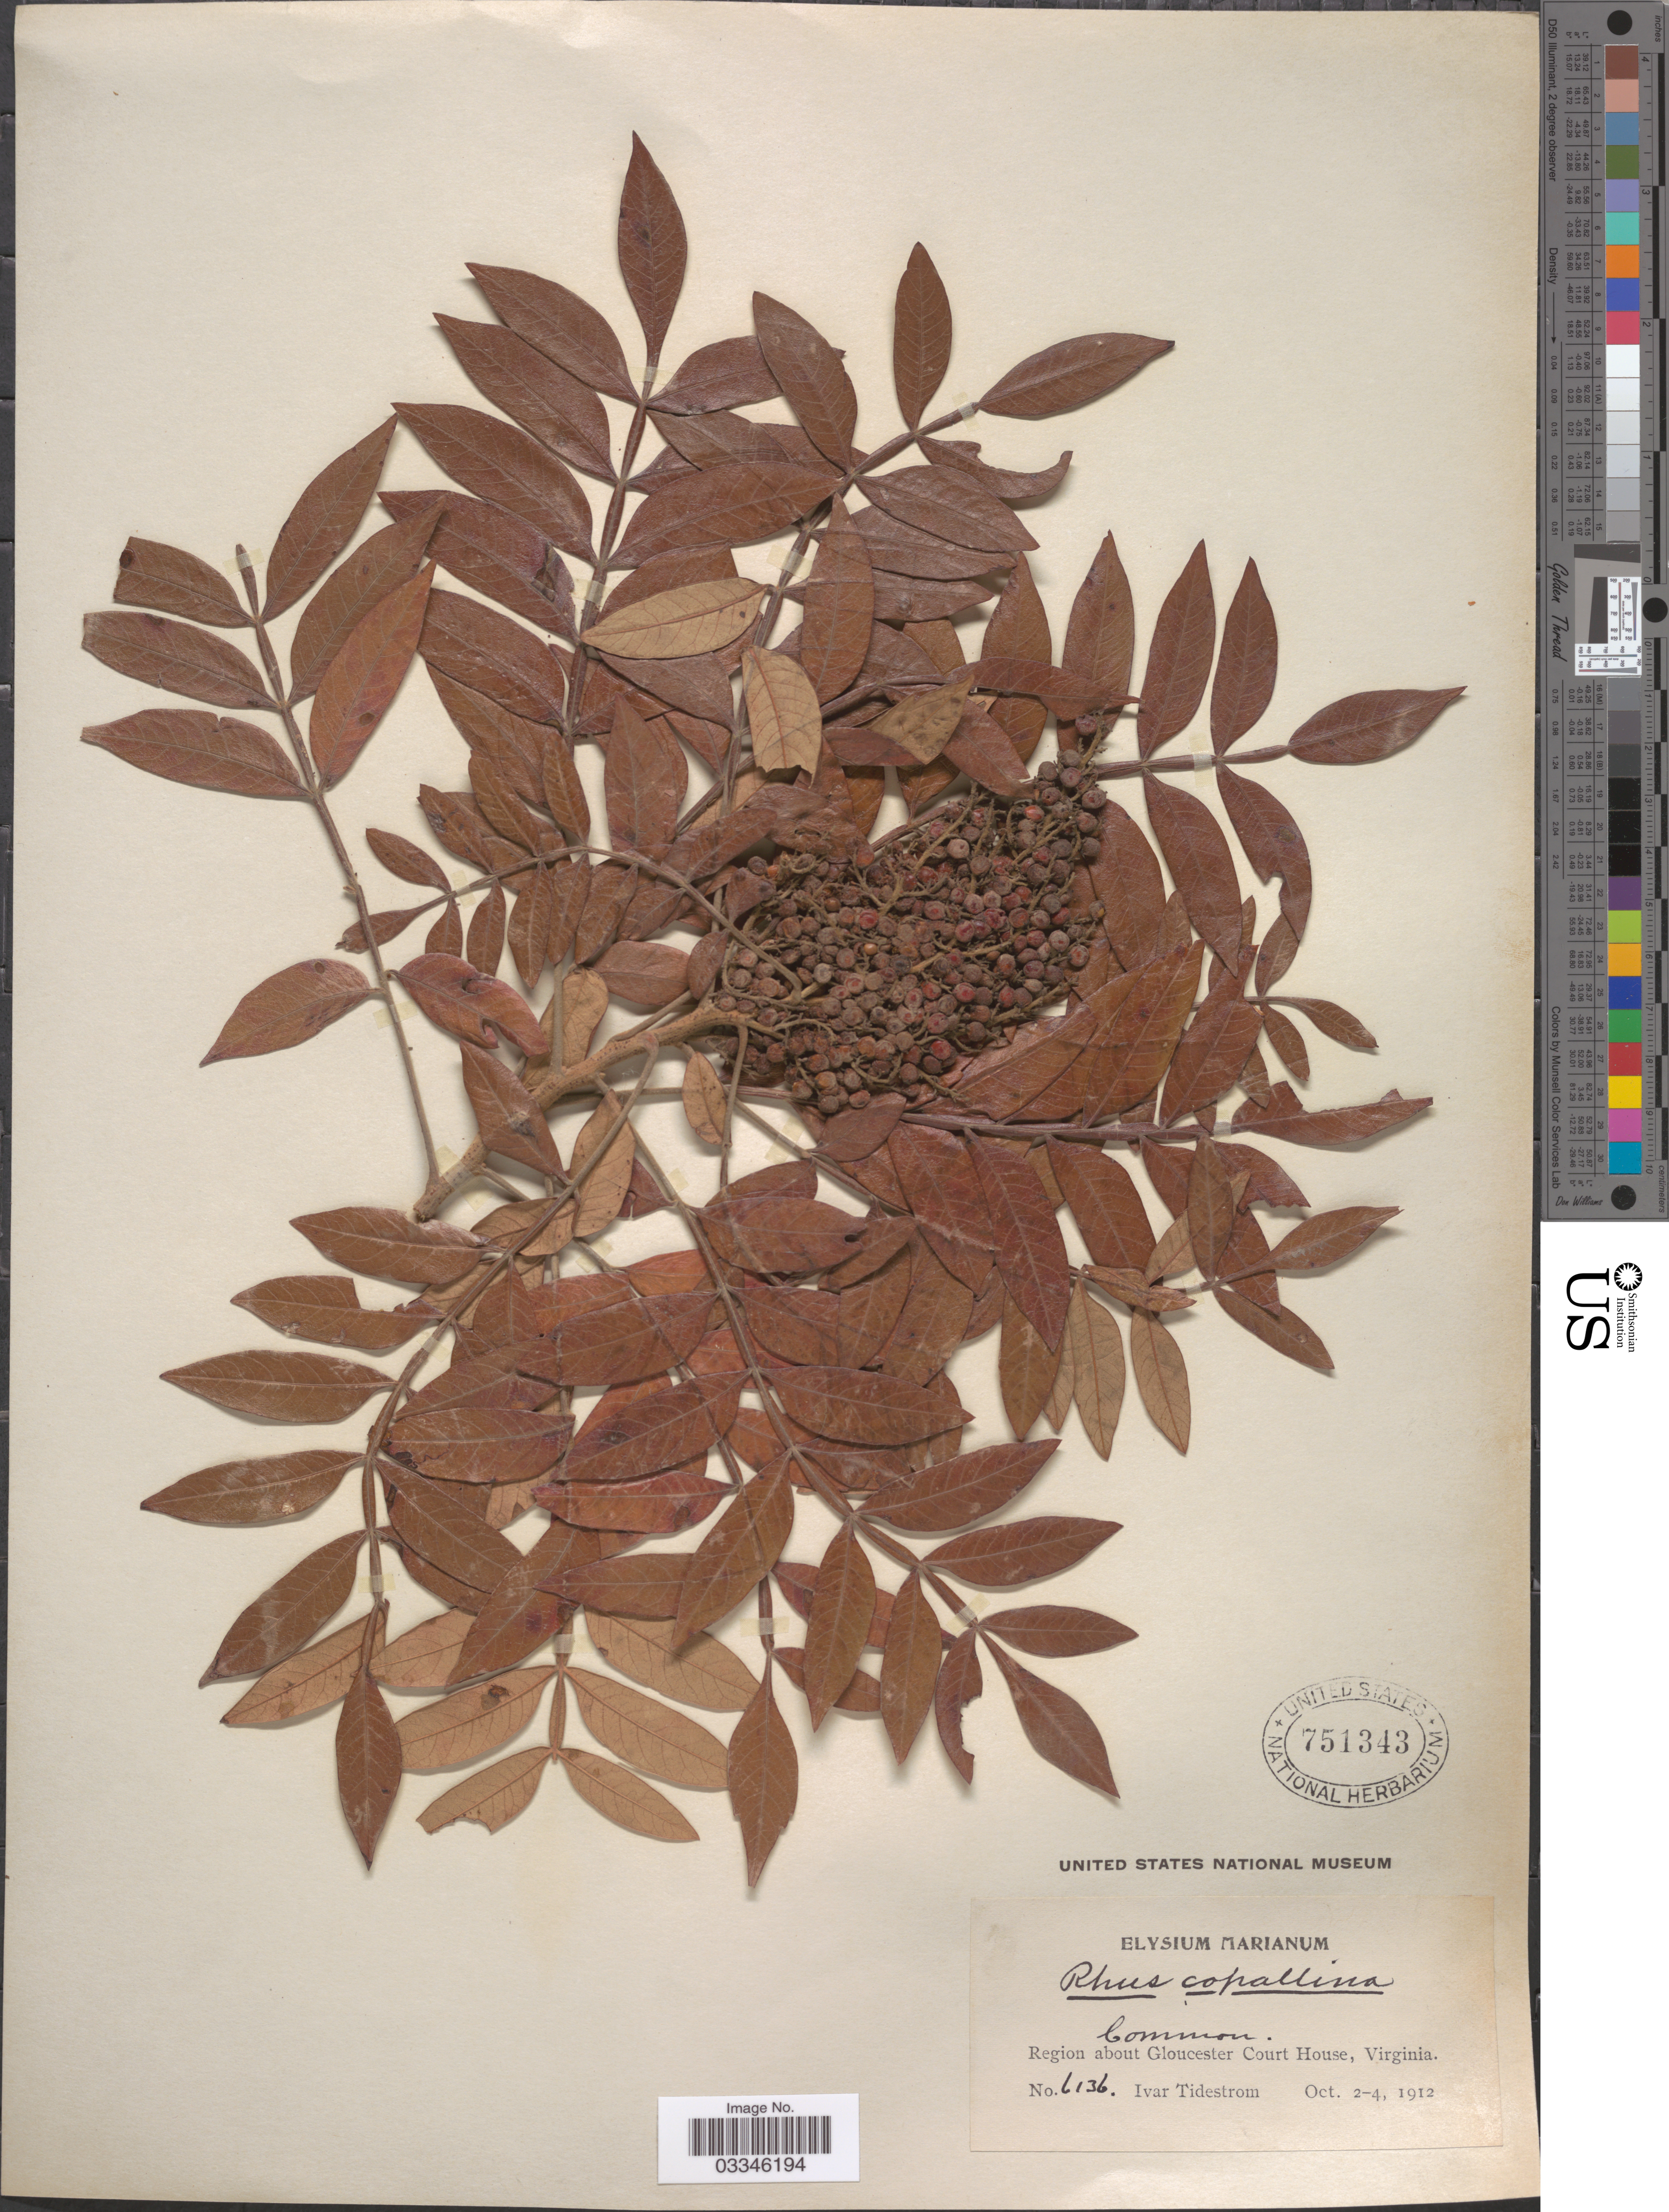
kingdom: Plantae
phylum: Tracheophyta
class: Magnoliopsida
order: Sapindales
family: Anacardiaceae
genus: Rhus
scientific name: Rhus leucantha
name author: Jacq.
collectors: I. F. Tidestrom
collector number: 6136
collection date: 1912-10-02/1912-10-04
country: United States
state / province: Virginia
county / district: Gloucester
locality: Region about Gloucester Court House.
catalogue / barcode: US 751343